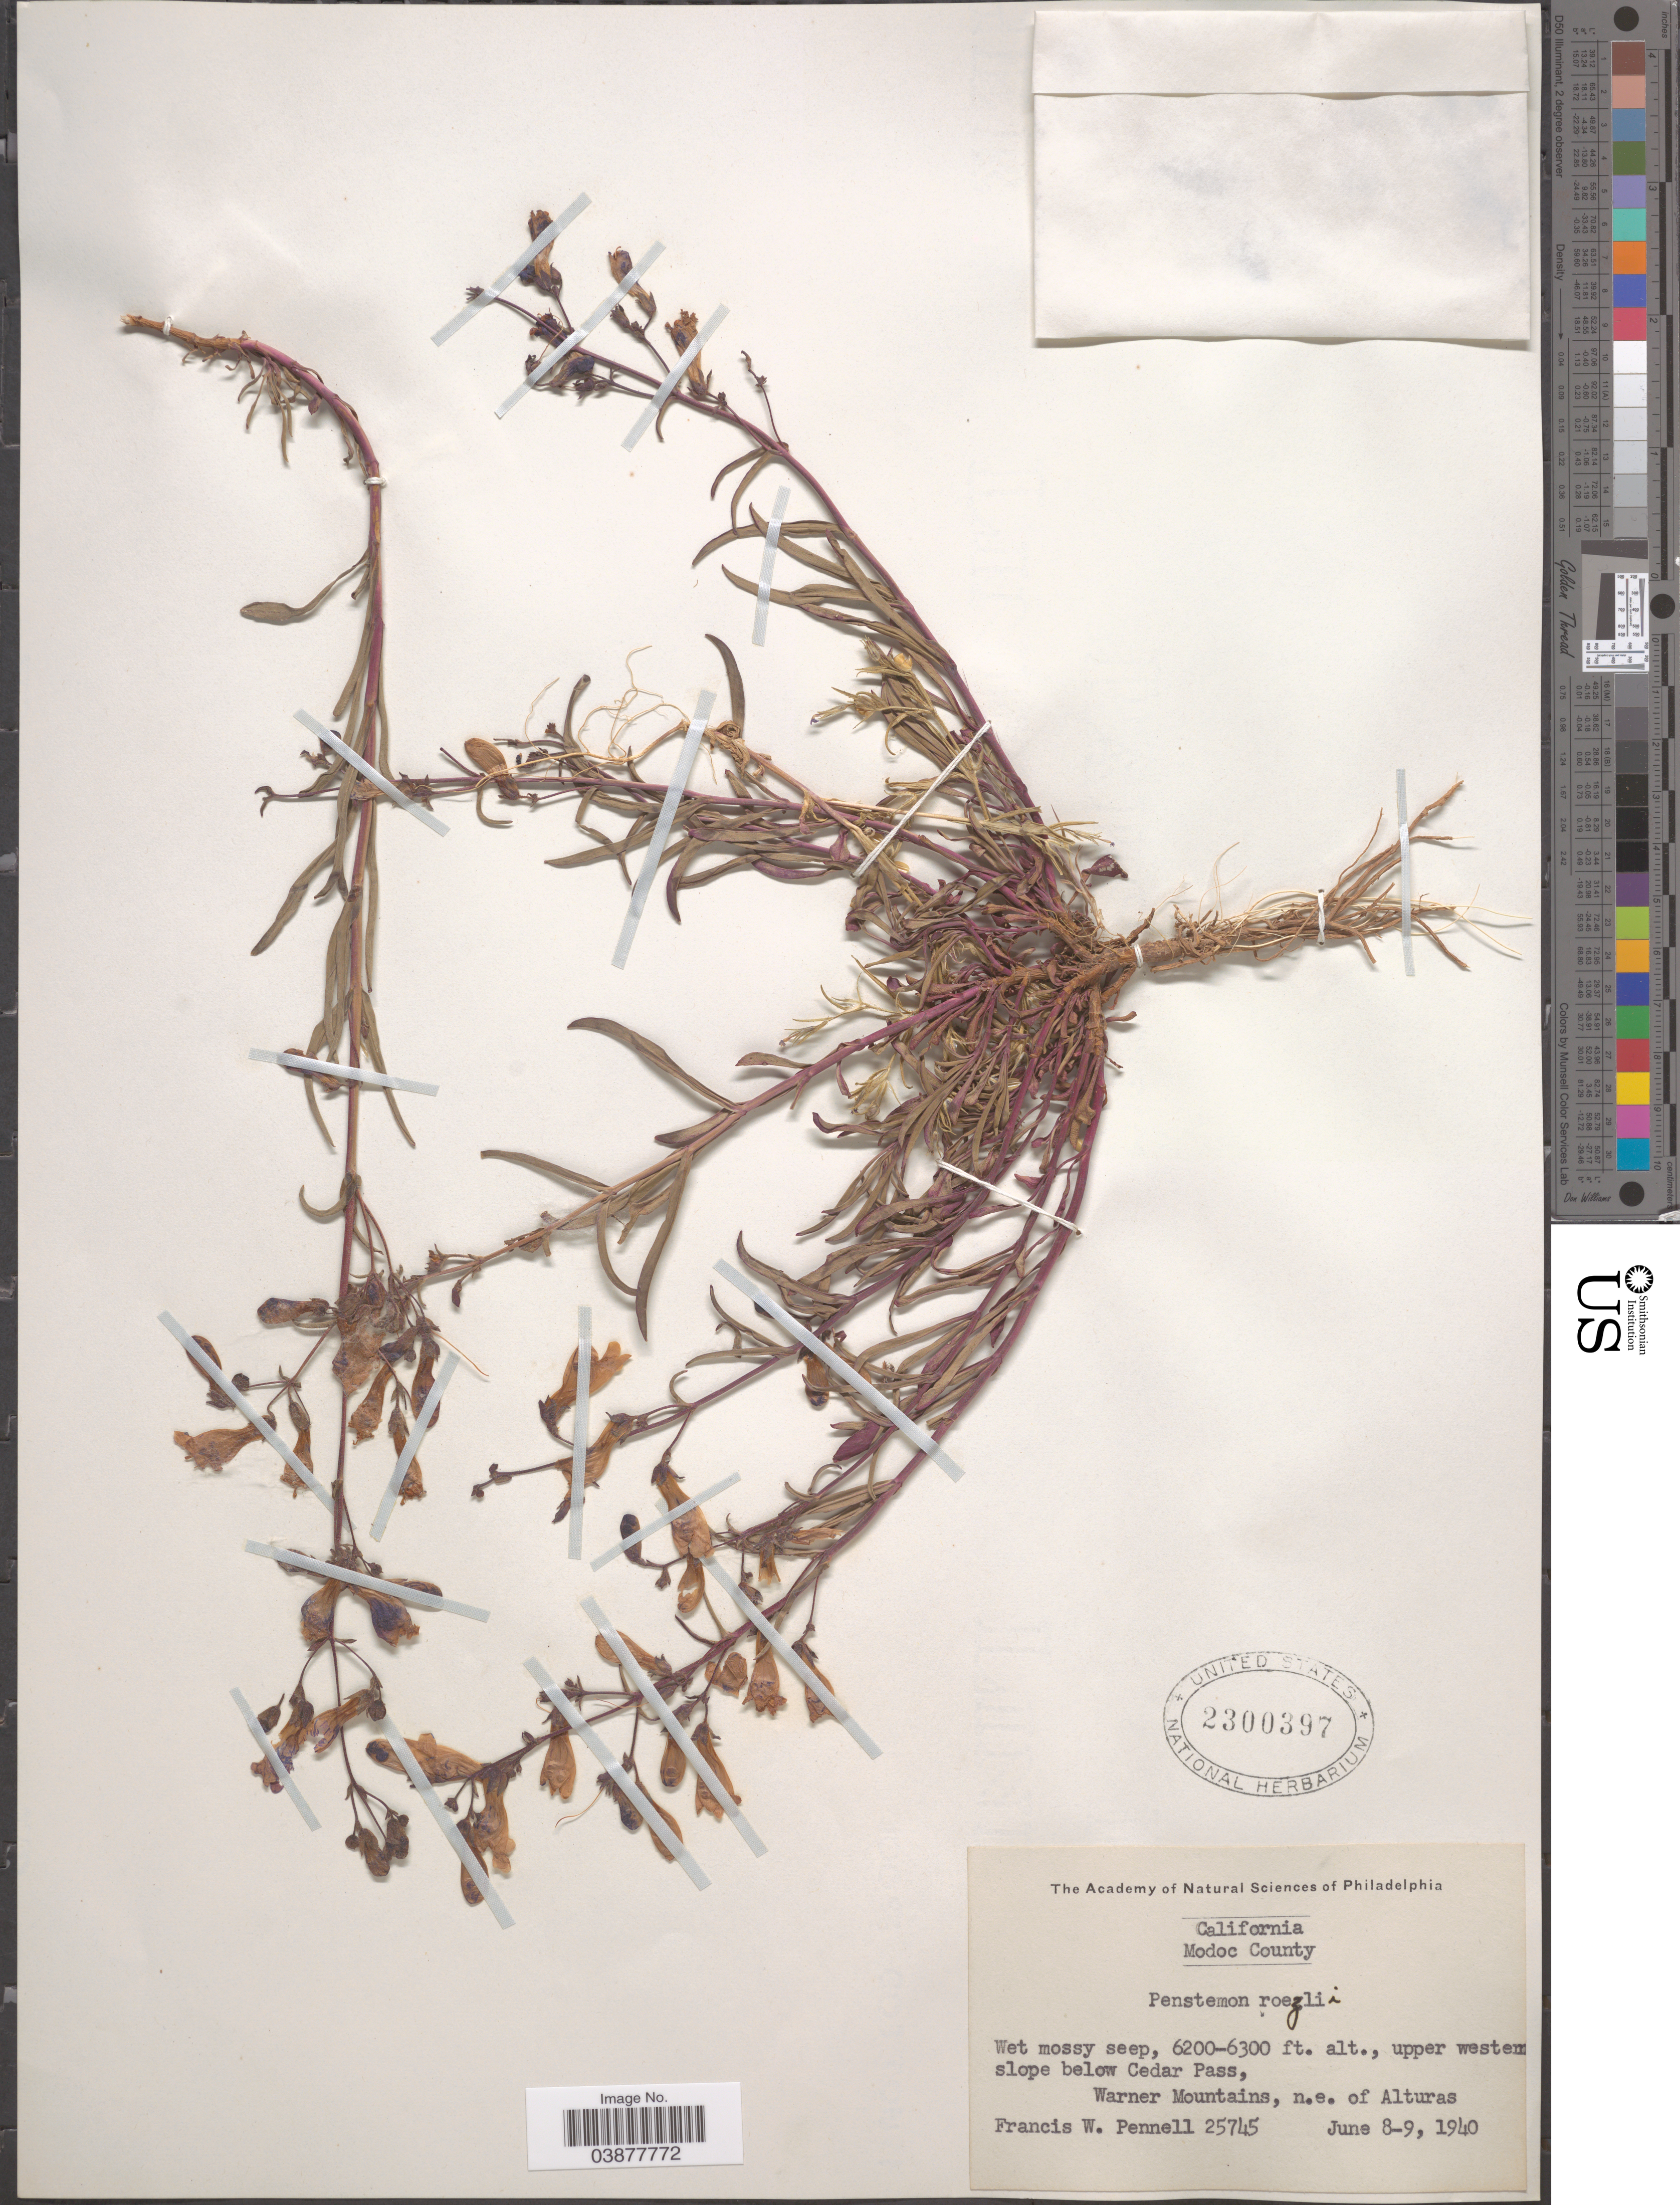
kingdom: Plantae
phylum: Tracheophyta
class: Magnoliopsida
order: Lamiales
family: Plantaginaceae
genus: Penstemon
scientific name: Penstemon roezlii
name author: Regel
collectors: F. W. Pennell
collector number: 25745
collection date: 1940-06-08/1940-06-09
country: United States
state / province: California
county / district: Modoc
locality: Modoc County. Upper western slope below Cedar Pass, Warner Mountains, n.e. of Alturas.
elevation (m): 1890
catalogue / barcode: US 2300397